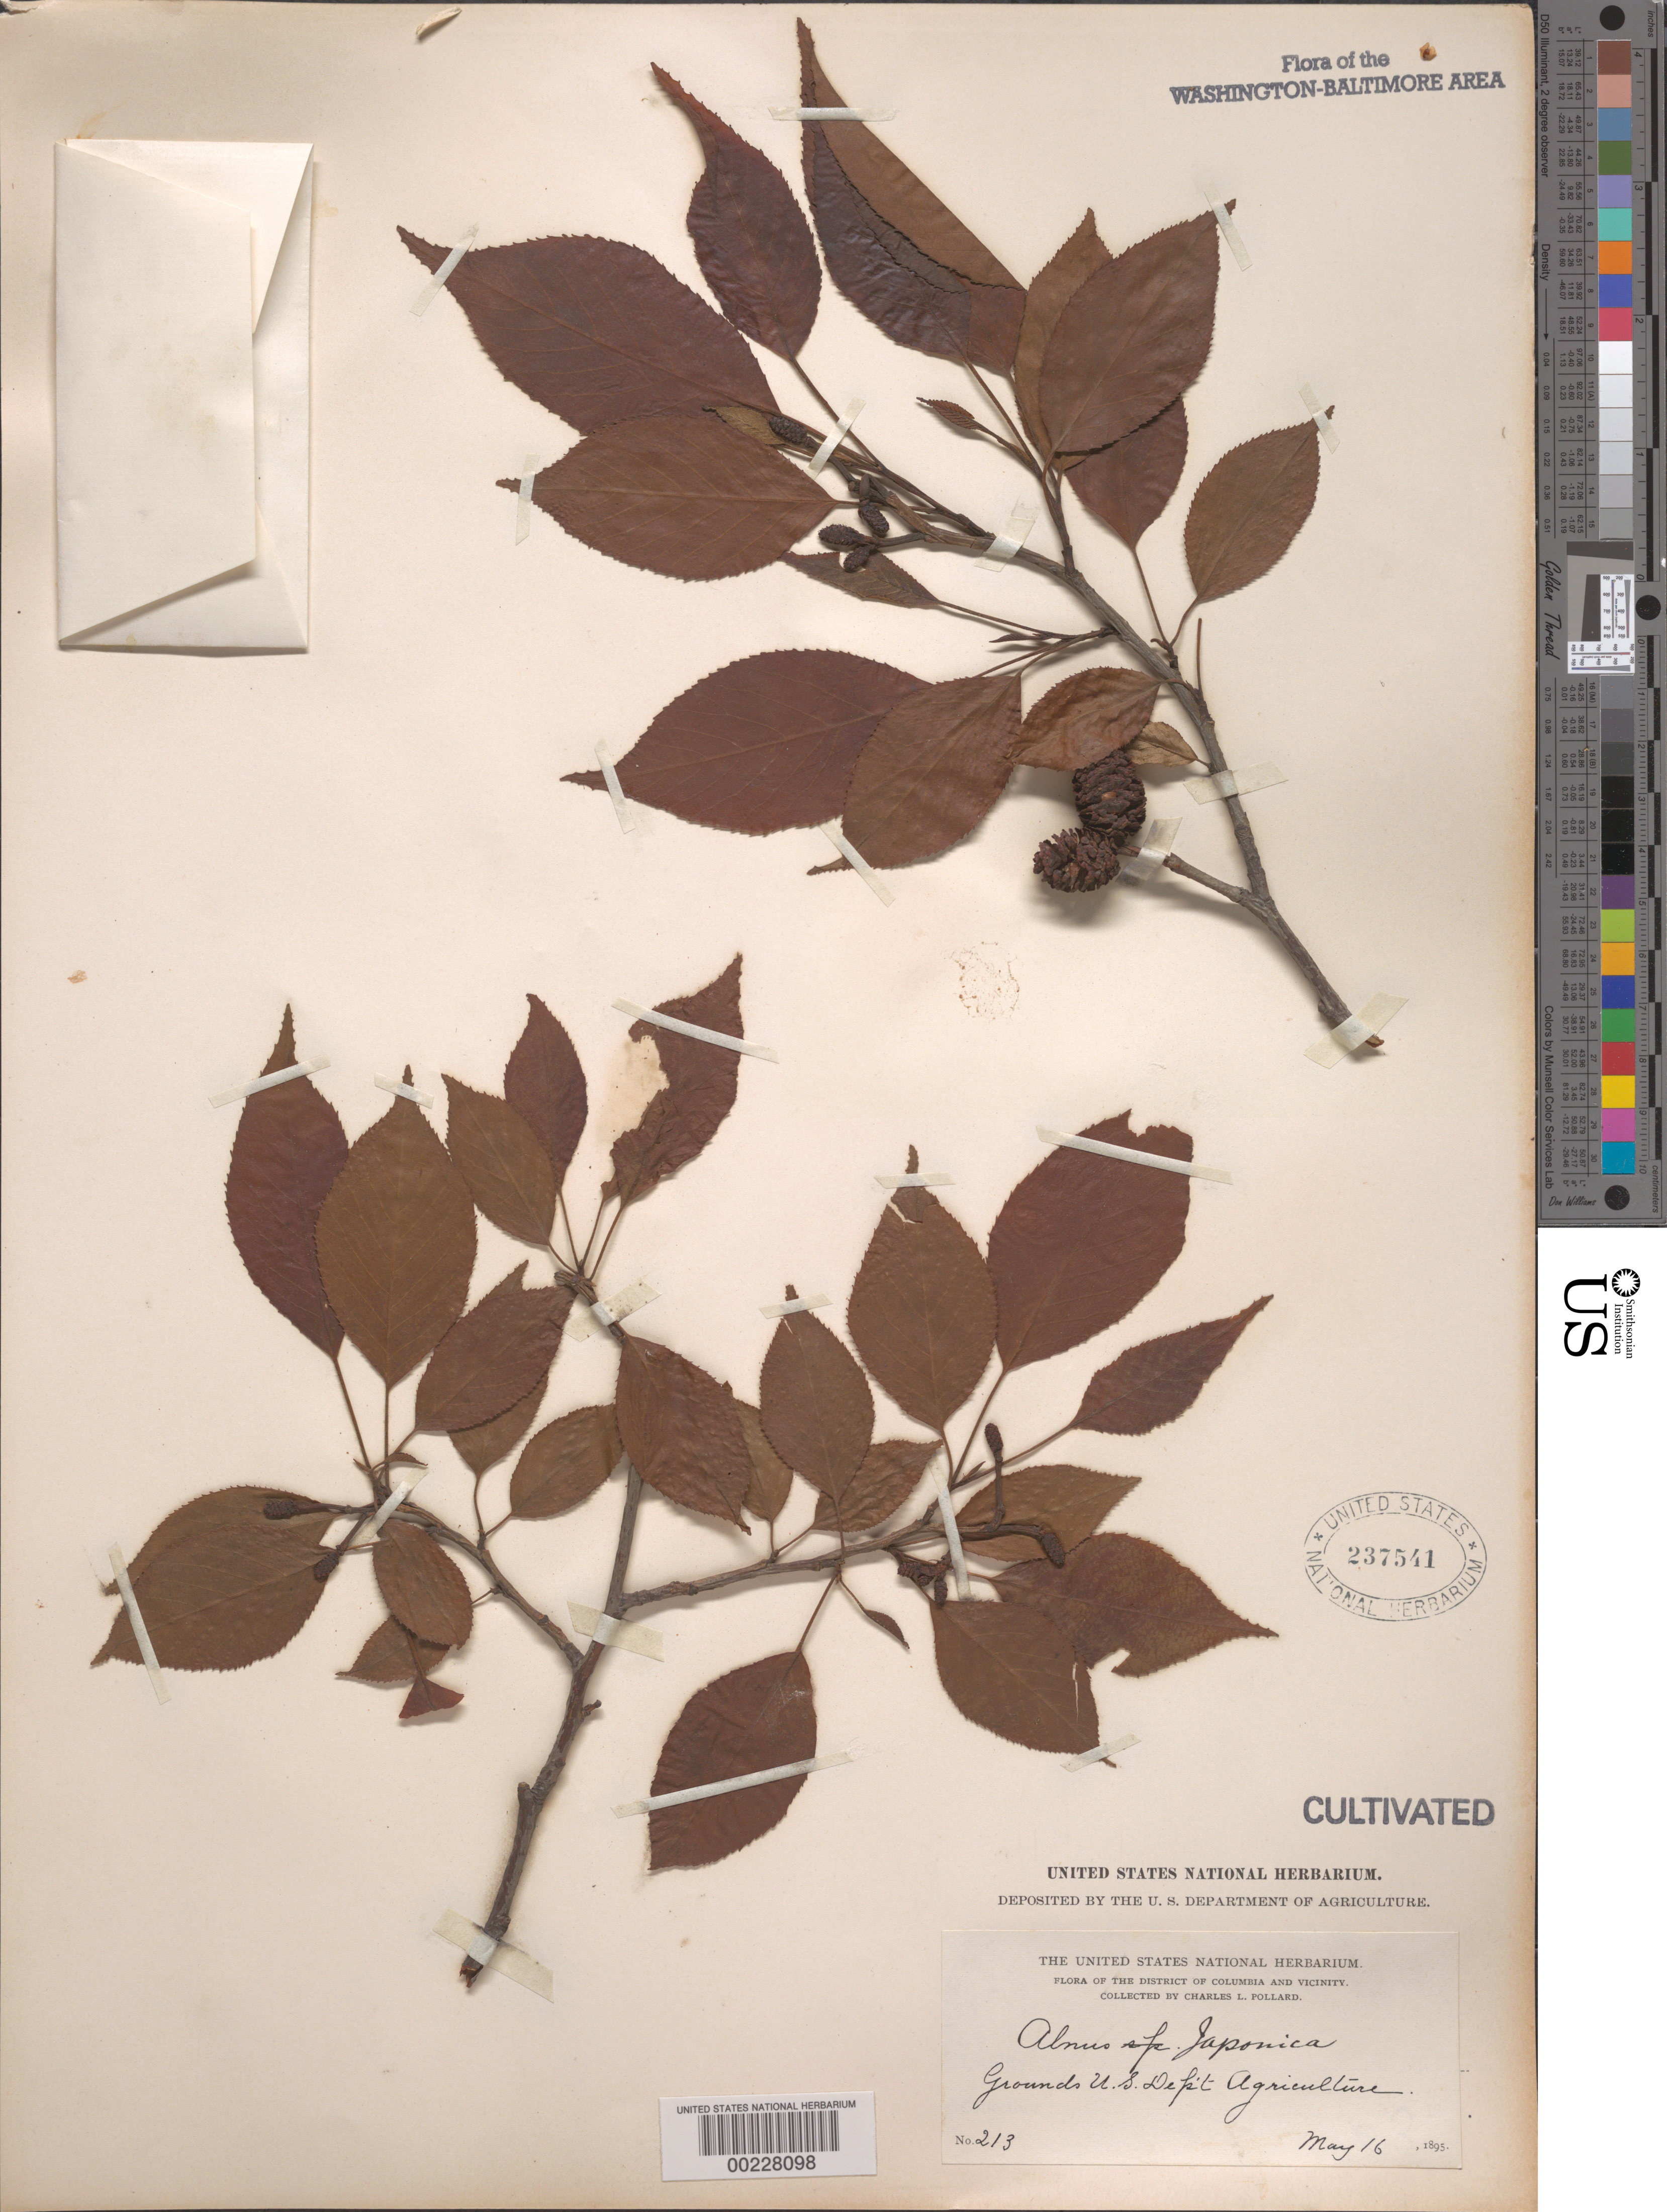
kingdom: Plantae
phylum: Tracheophyta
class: Magnoliopsida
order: Fagales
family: Betulaceae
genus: Alnus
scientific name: Alnus japonica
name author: (Thunb.) Steud.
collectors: C. L. Pollard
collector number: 213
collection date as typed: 16 May 1895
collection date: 1895-05-16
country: United States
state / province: District of Columbia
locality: Agricultural grounds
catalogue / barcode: US 237541